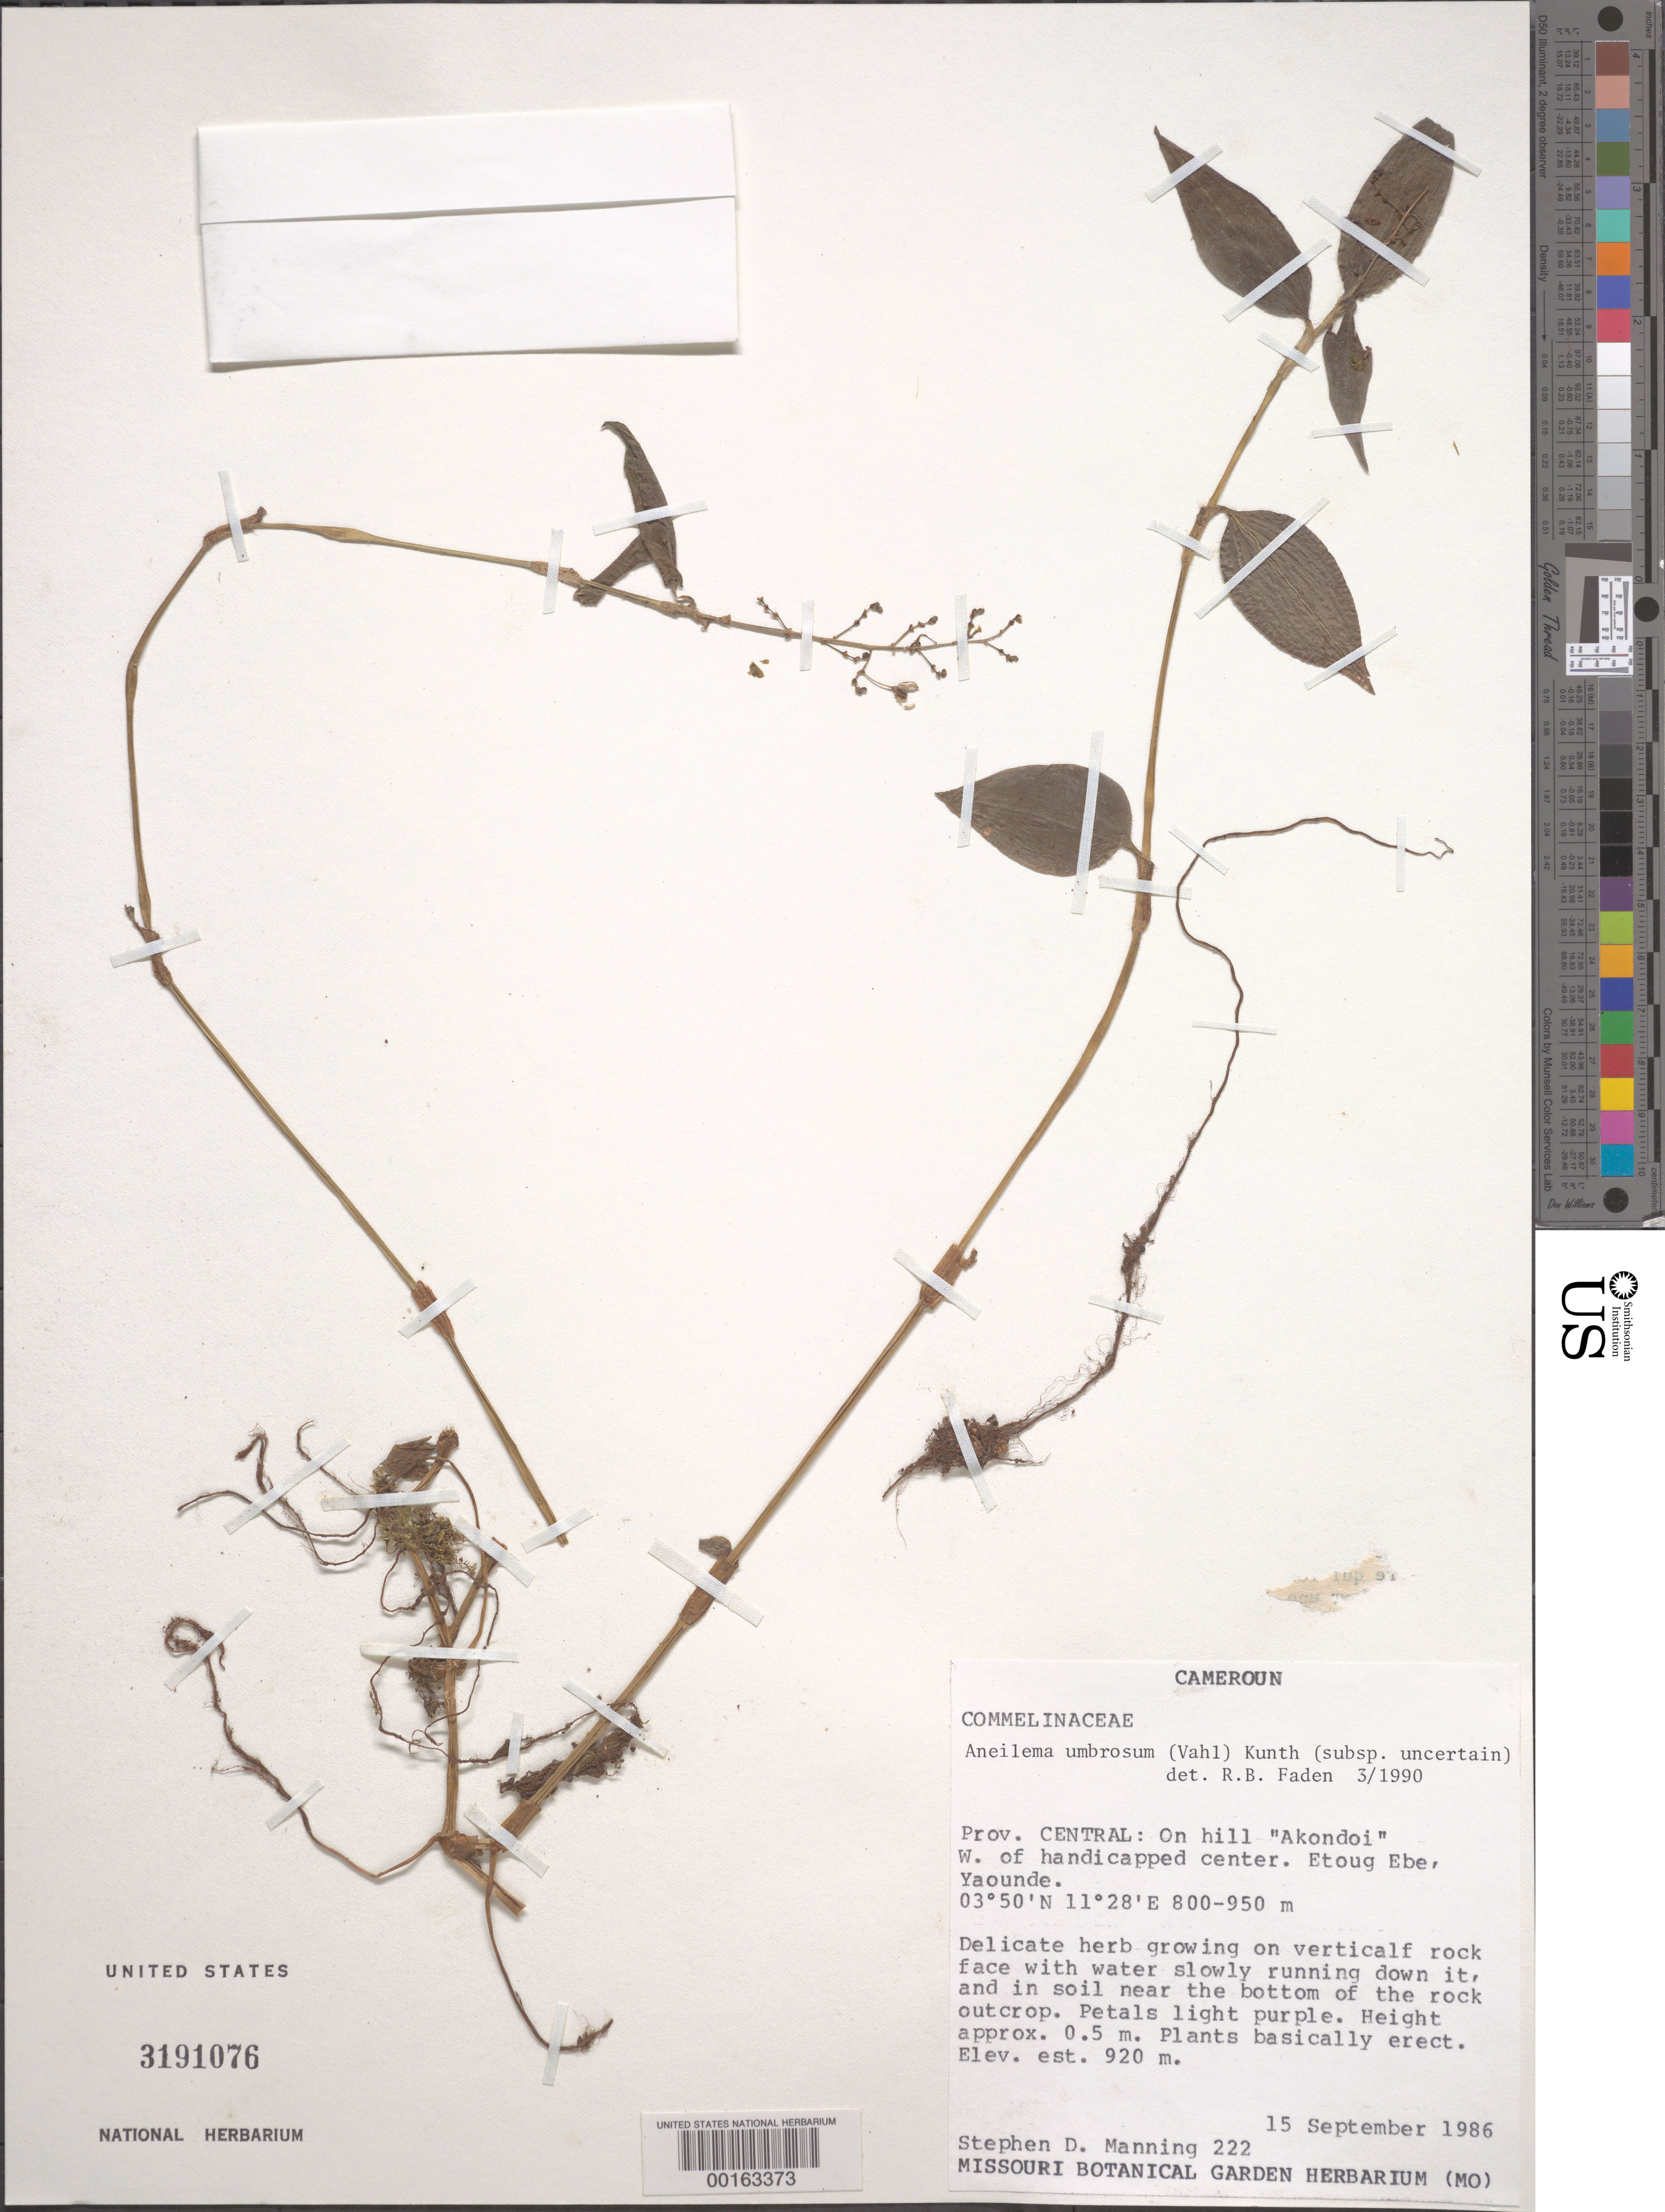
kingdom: Plantae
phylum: Tracheophyta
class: Liliopsida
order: Commelinales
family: Commelinaceae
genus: Aneilema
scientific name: Aneilema umbrosum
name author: (Vahl) Kunth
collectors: S. Manning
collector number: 314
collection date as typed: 21 Sep 1986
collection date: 1986-09-21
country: Cameroon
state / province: Centre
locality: On hill akondoi, w of hadicapped center, etoug ebe, yaounde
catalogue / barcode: US 3191076